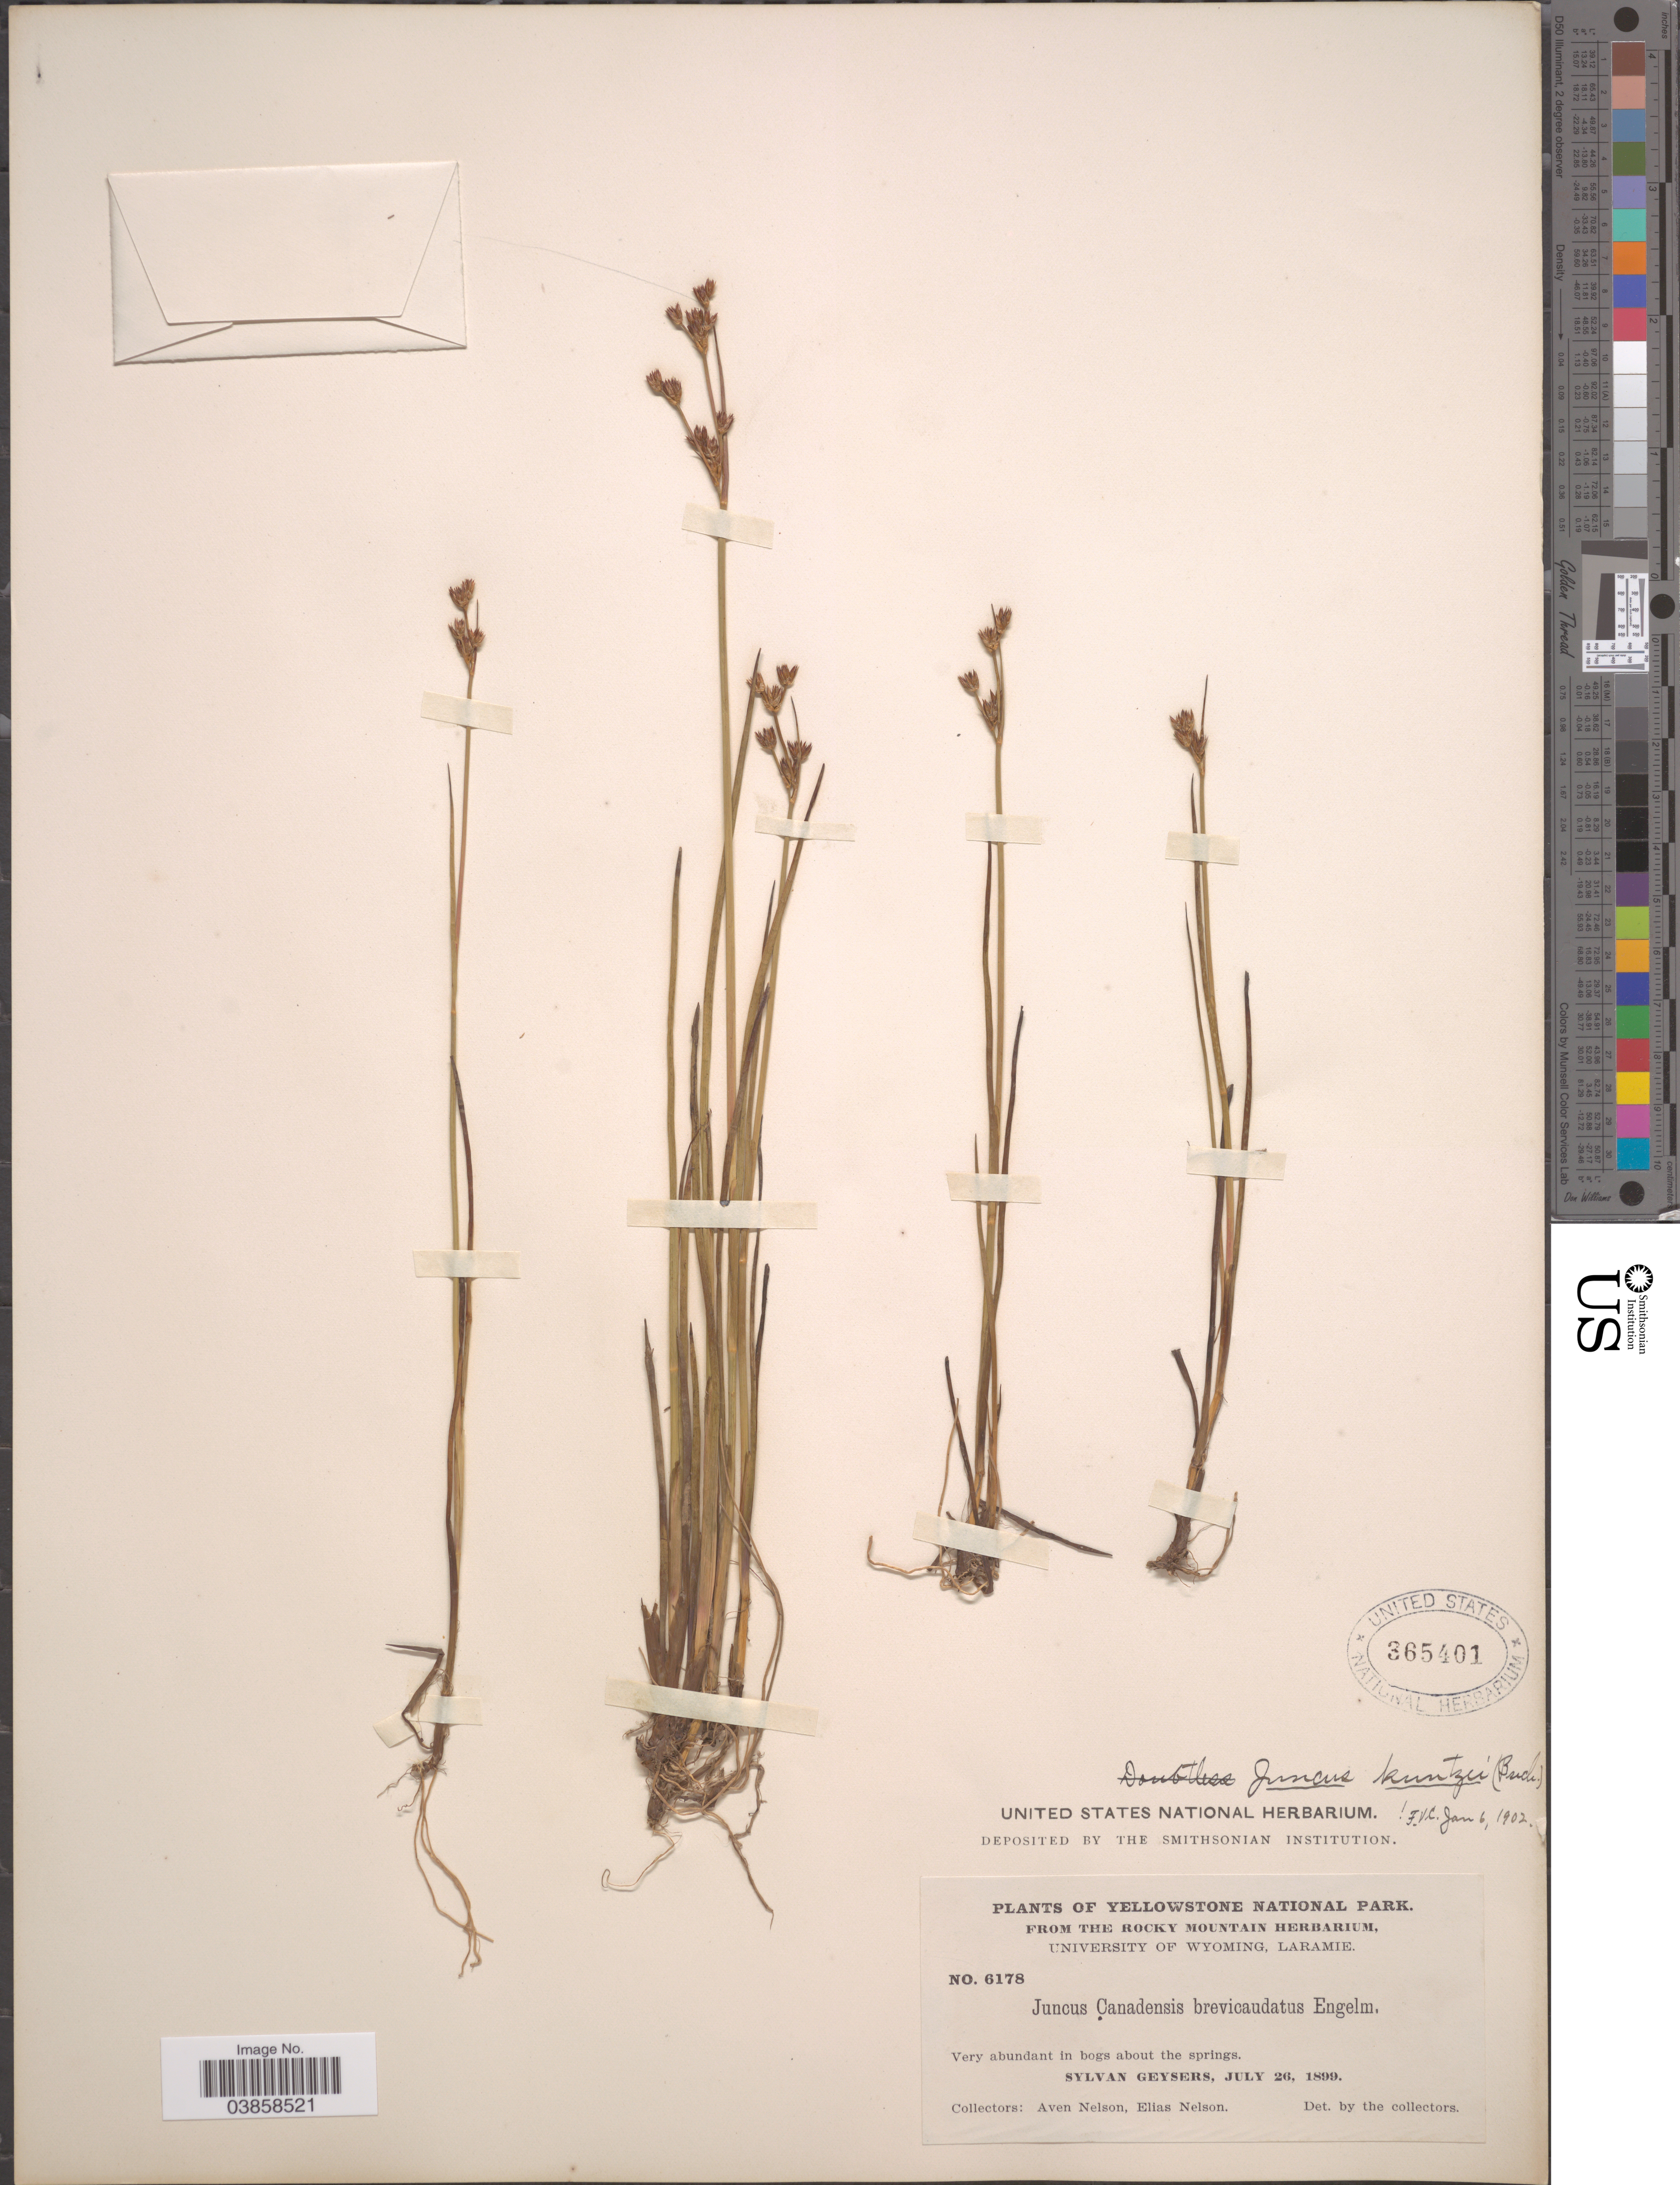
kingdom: Plantae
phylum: Tracheophyta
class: Liliopsida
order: Poales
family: Juncaceae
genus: Juncus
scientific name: Juncus tweedyi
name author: Rydb.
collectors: A. Nelson & E. Nelson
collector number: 6178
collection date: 1899-07-26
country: United States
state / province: Wyoming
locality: Yellowstone National Park. Sylvan Geysers.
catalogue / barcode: US 365401